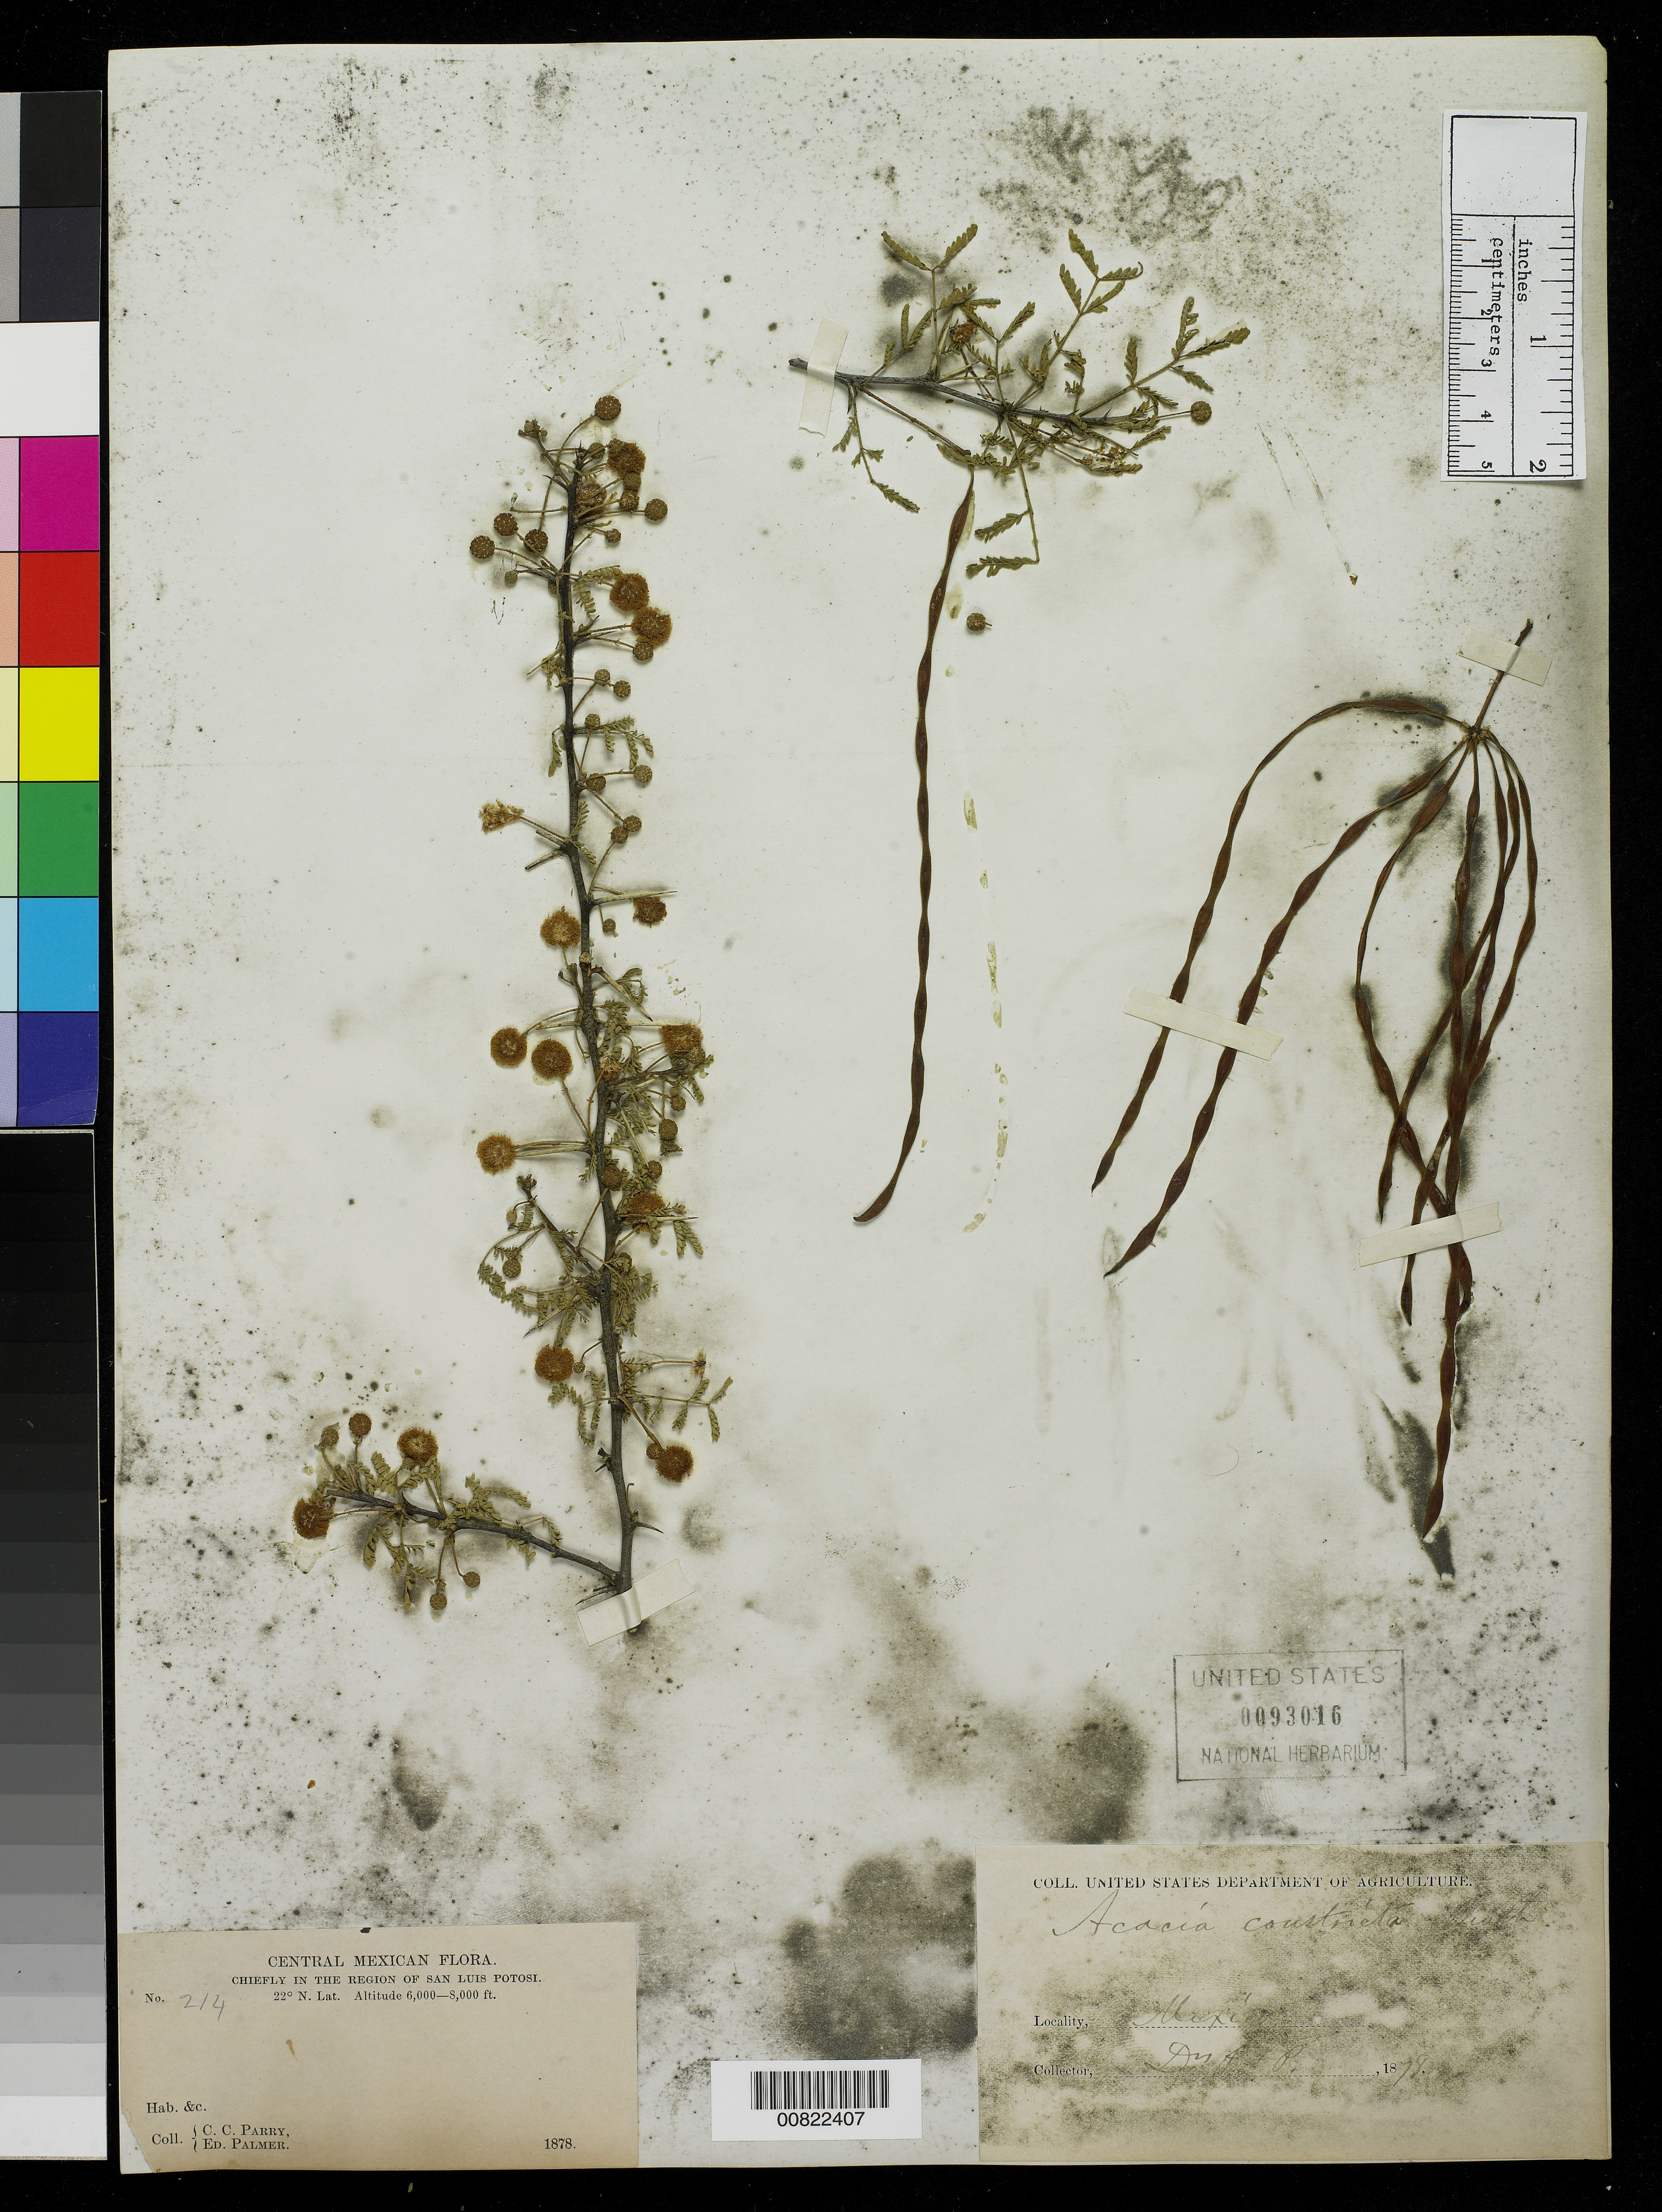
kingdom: Plantae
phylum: Tracheophyta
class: Magnoliopsida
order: Fabales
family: Fabaceae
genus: Vachellia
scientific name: Vachellia constricta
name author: (Benth.) Seigler & Ebinger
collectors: C. C. Parry & E. Palmer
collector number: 214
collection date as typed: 1878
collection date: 1878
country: Mexico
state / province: San Luis Potosí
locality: Chiefly in the region of San Luis Potosí.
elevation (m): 1829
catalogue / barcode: US 93016